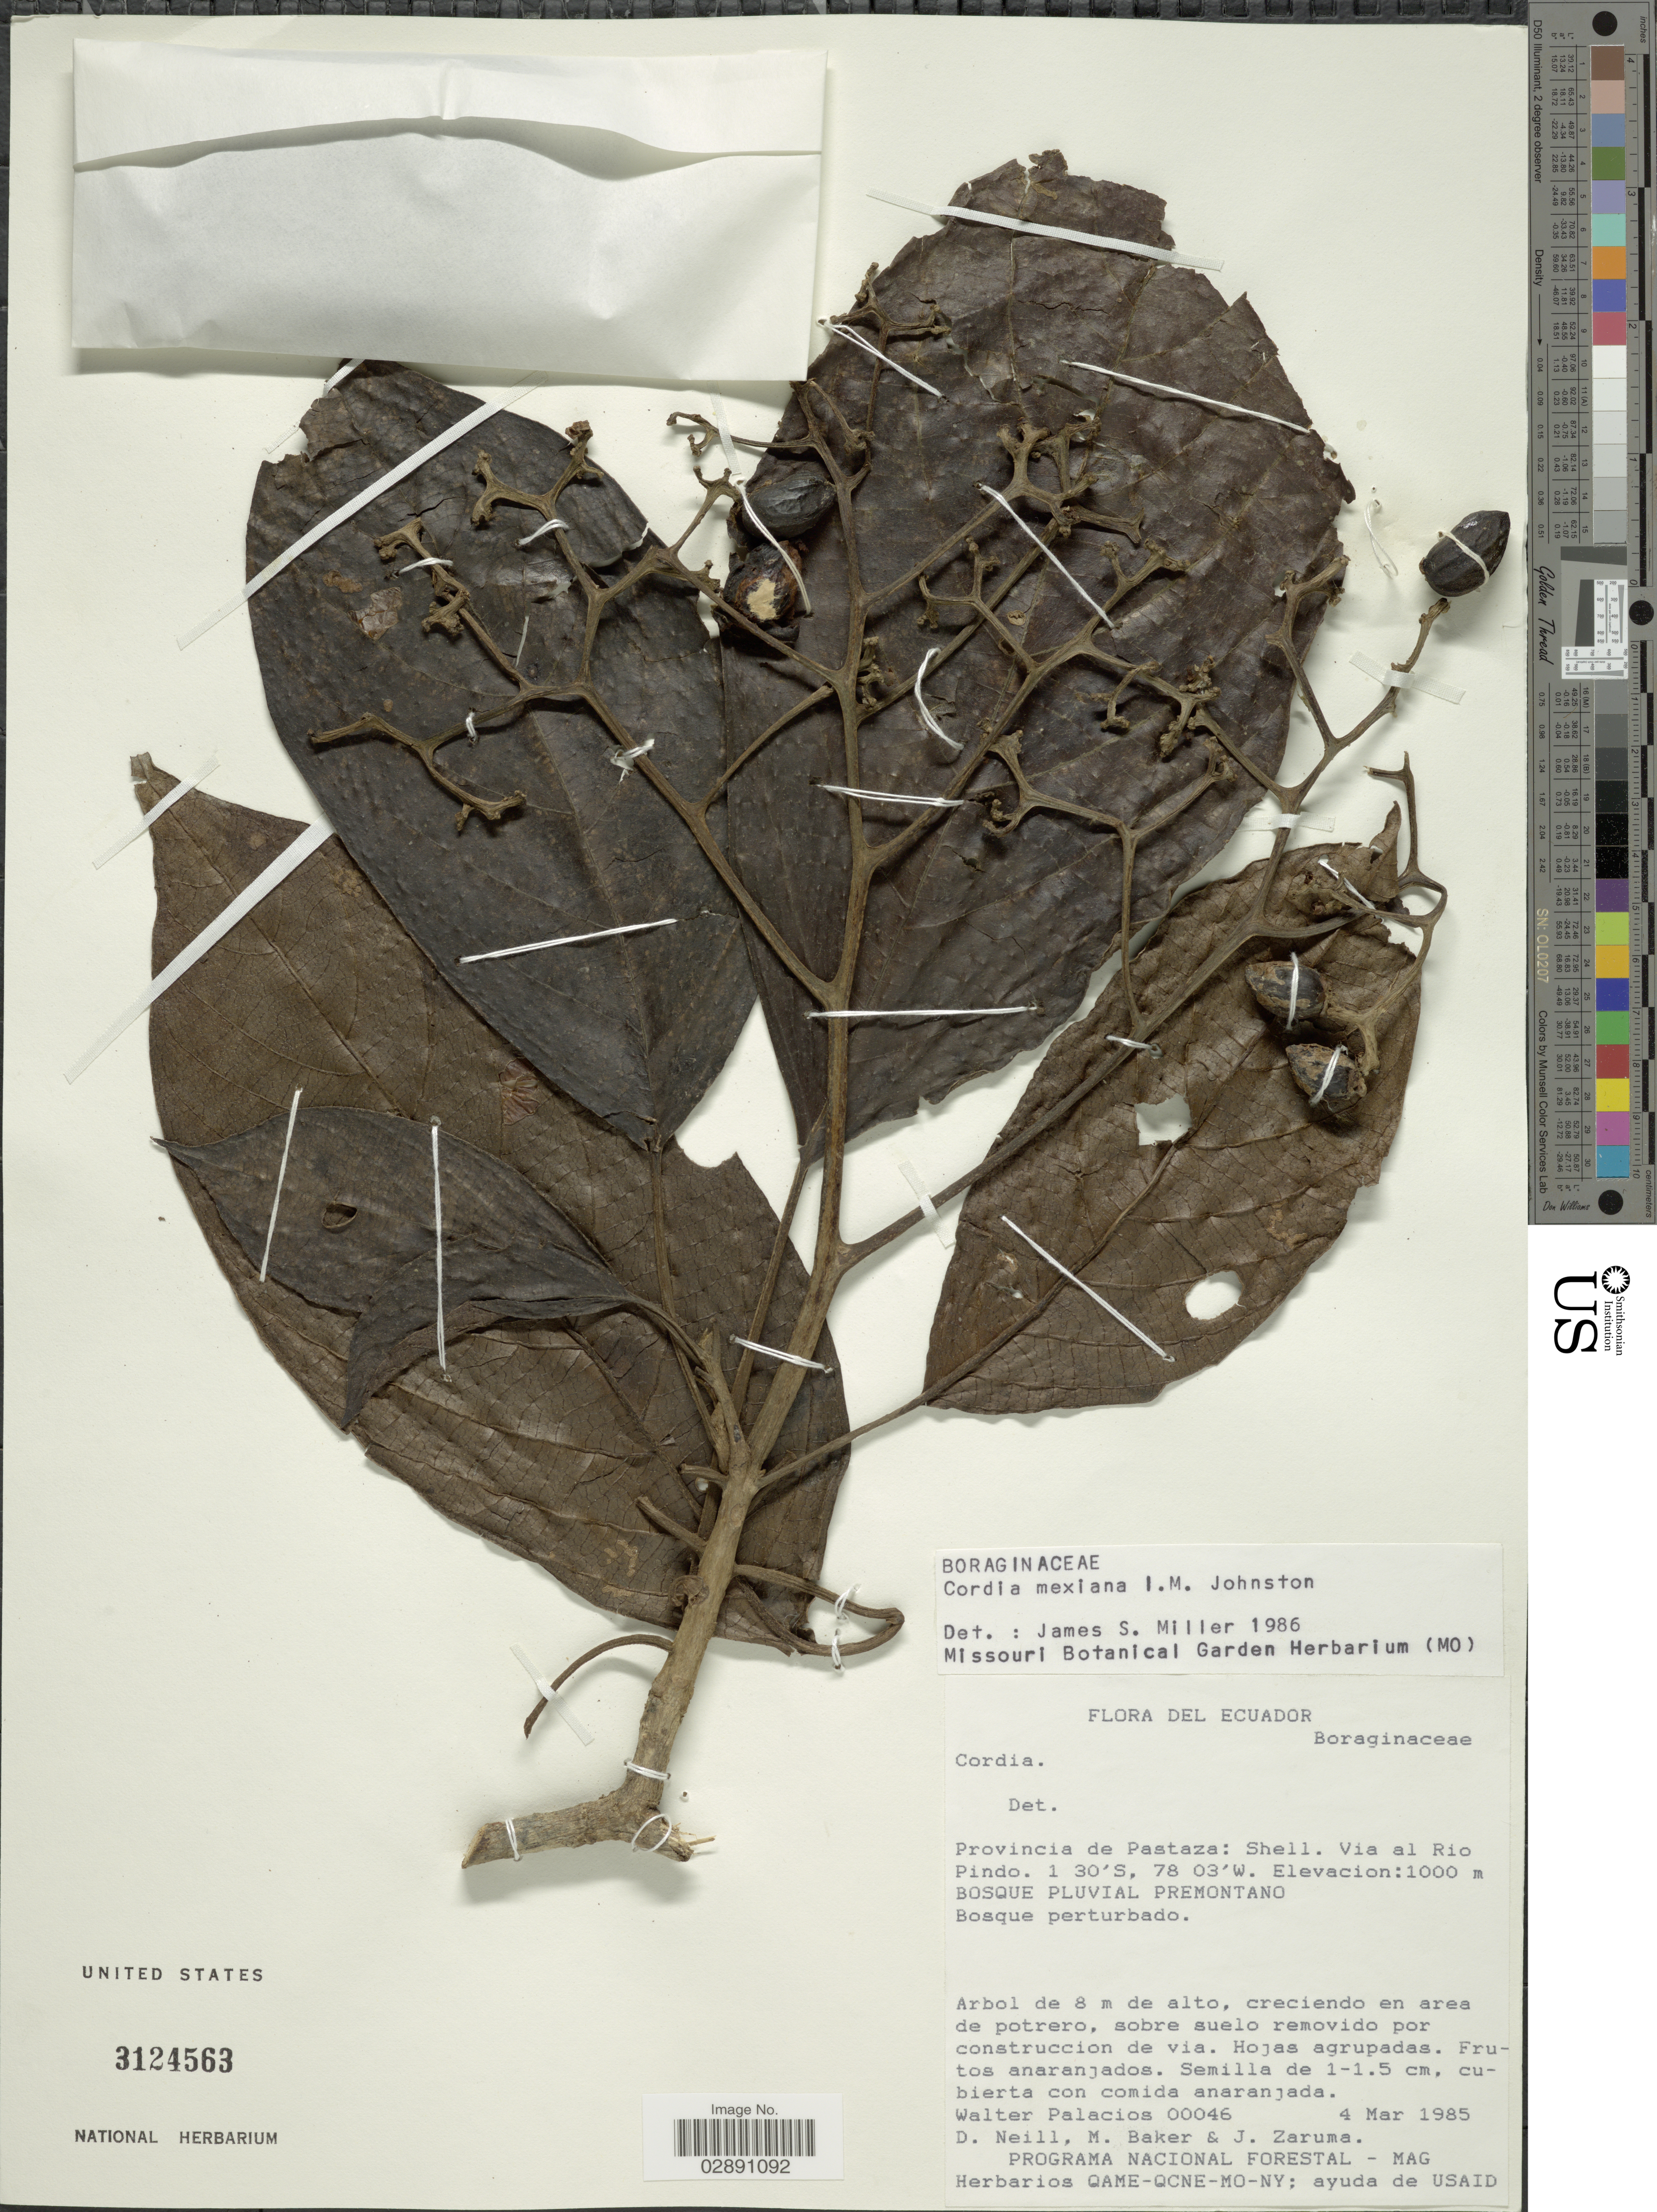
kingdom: Plantae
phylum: Tracheophyta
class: Magnoliopsida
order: Boraginales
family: Cordiaceae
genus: Cordia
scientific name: Cordia mexiana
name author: I.M. Johnst.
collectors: W. Palacios, D. Neill, M. Baker & J. Zaruma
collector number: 00046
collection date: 1985-03-04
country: Ecuador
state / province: Pastaza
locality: Shell. Via al Rio Pindo.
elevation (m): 1000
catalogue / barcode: US 3124563